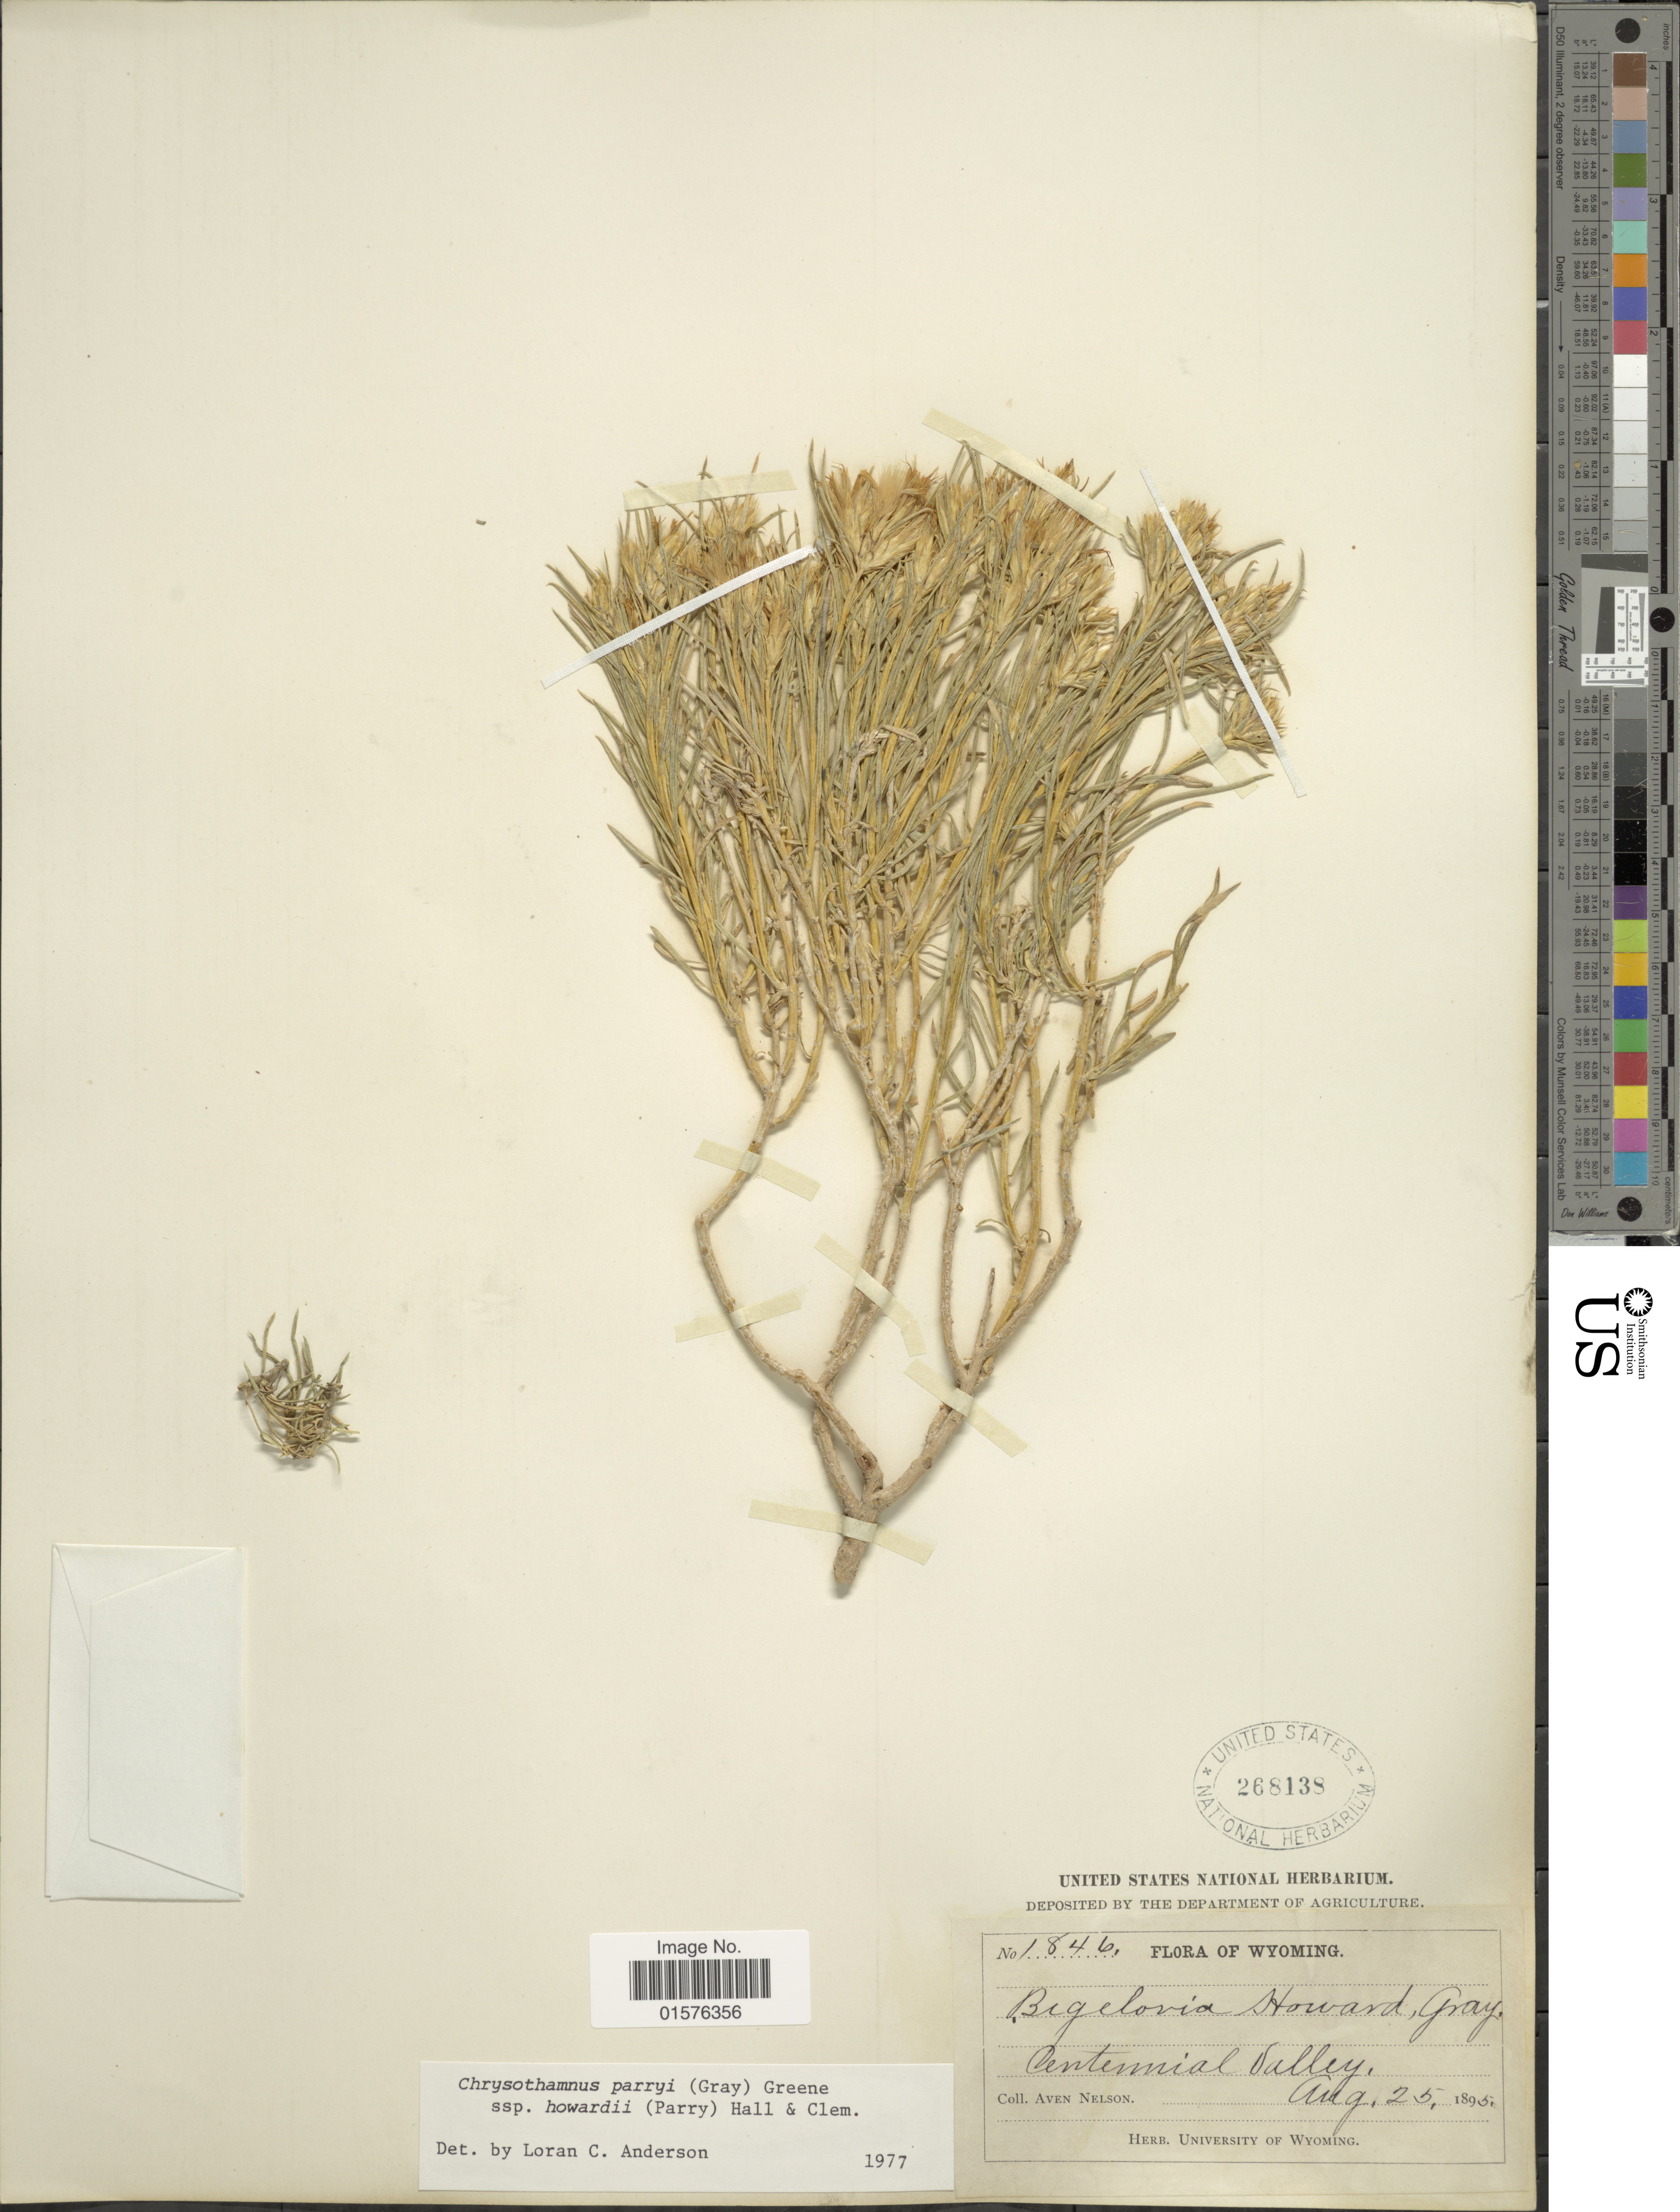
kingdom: Plantae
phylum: Tracheophyta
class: Magnoliopsida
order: Asterales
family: Asteraceae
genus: Ericameria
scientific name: Ericameria parryi var. howardii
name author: (A. Gray) G.L. Nesom & G.I. Baird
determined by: Urbatsch, Lowell E., Curator (LSU), Louisiana State University (UNITED STATES)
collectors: A. Nelson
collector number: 1846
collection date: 1895-08-25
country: United States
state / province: Wyoming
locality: Centennial Valley.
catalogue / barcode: US 268138